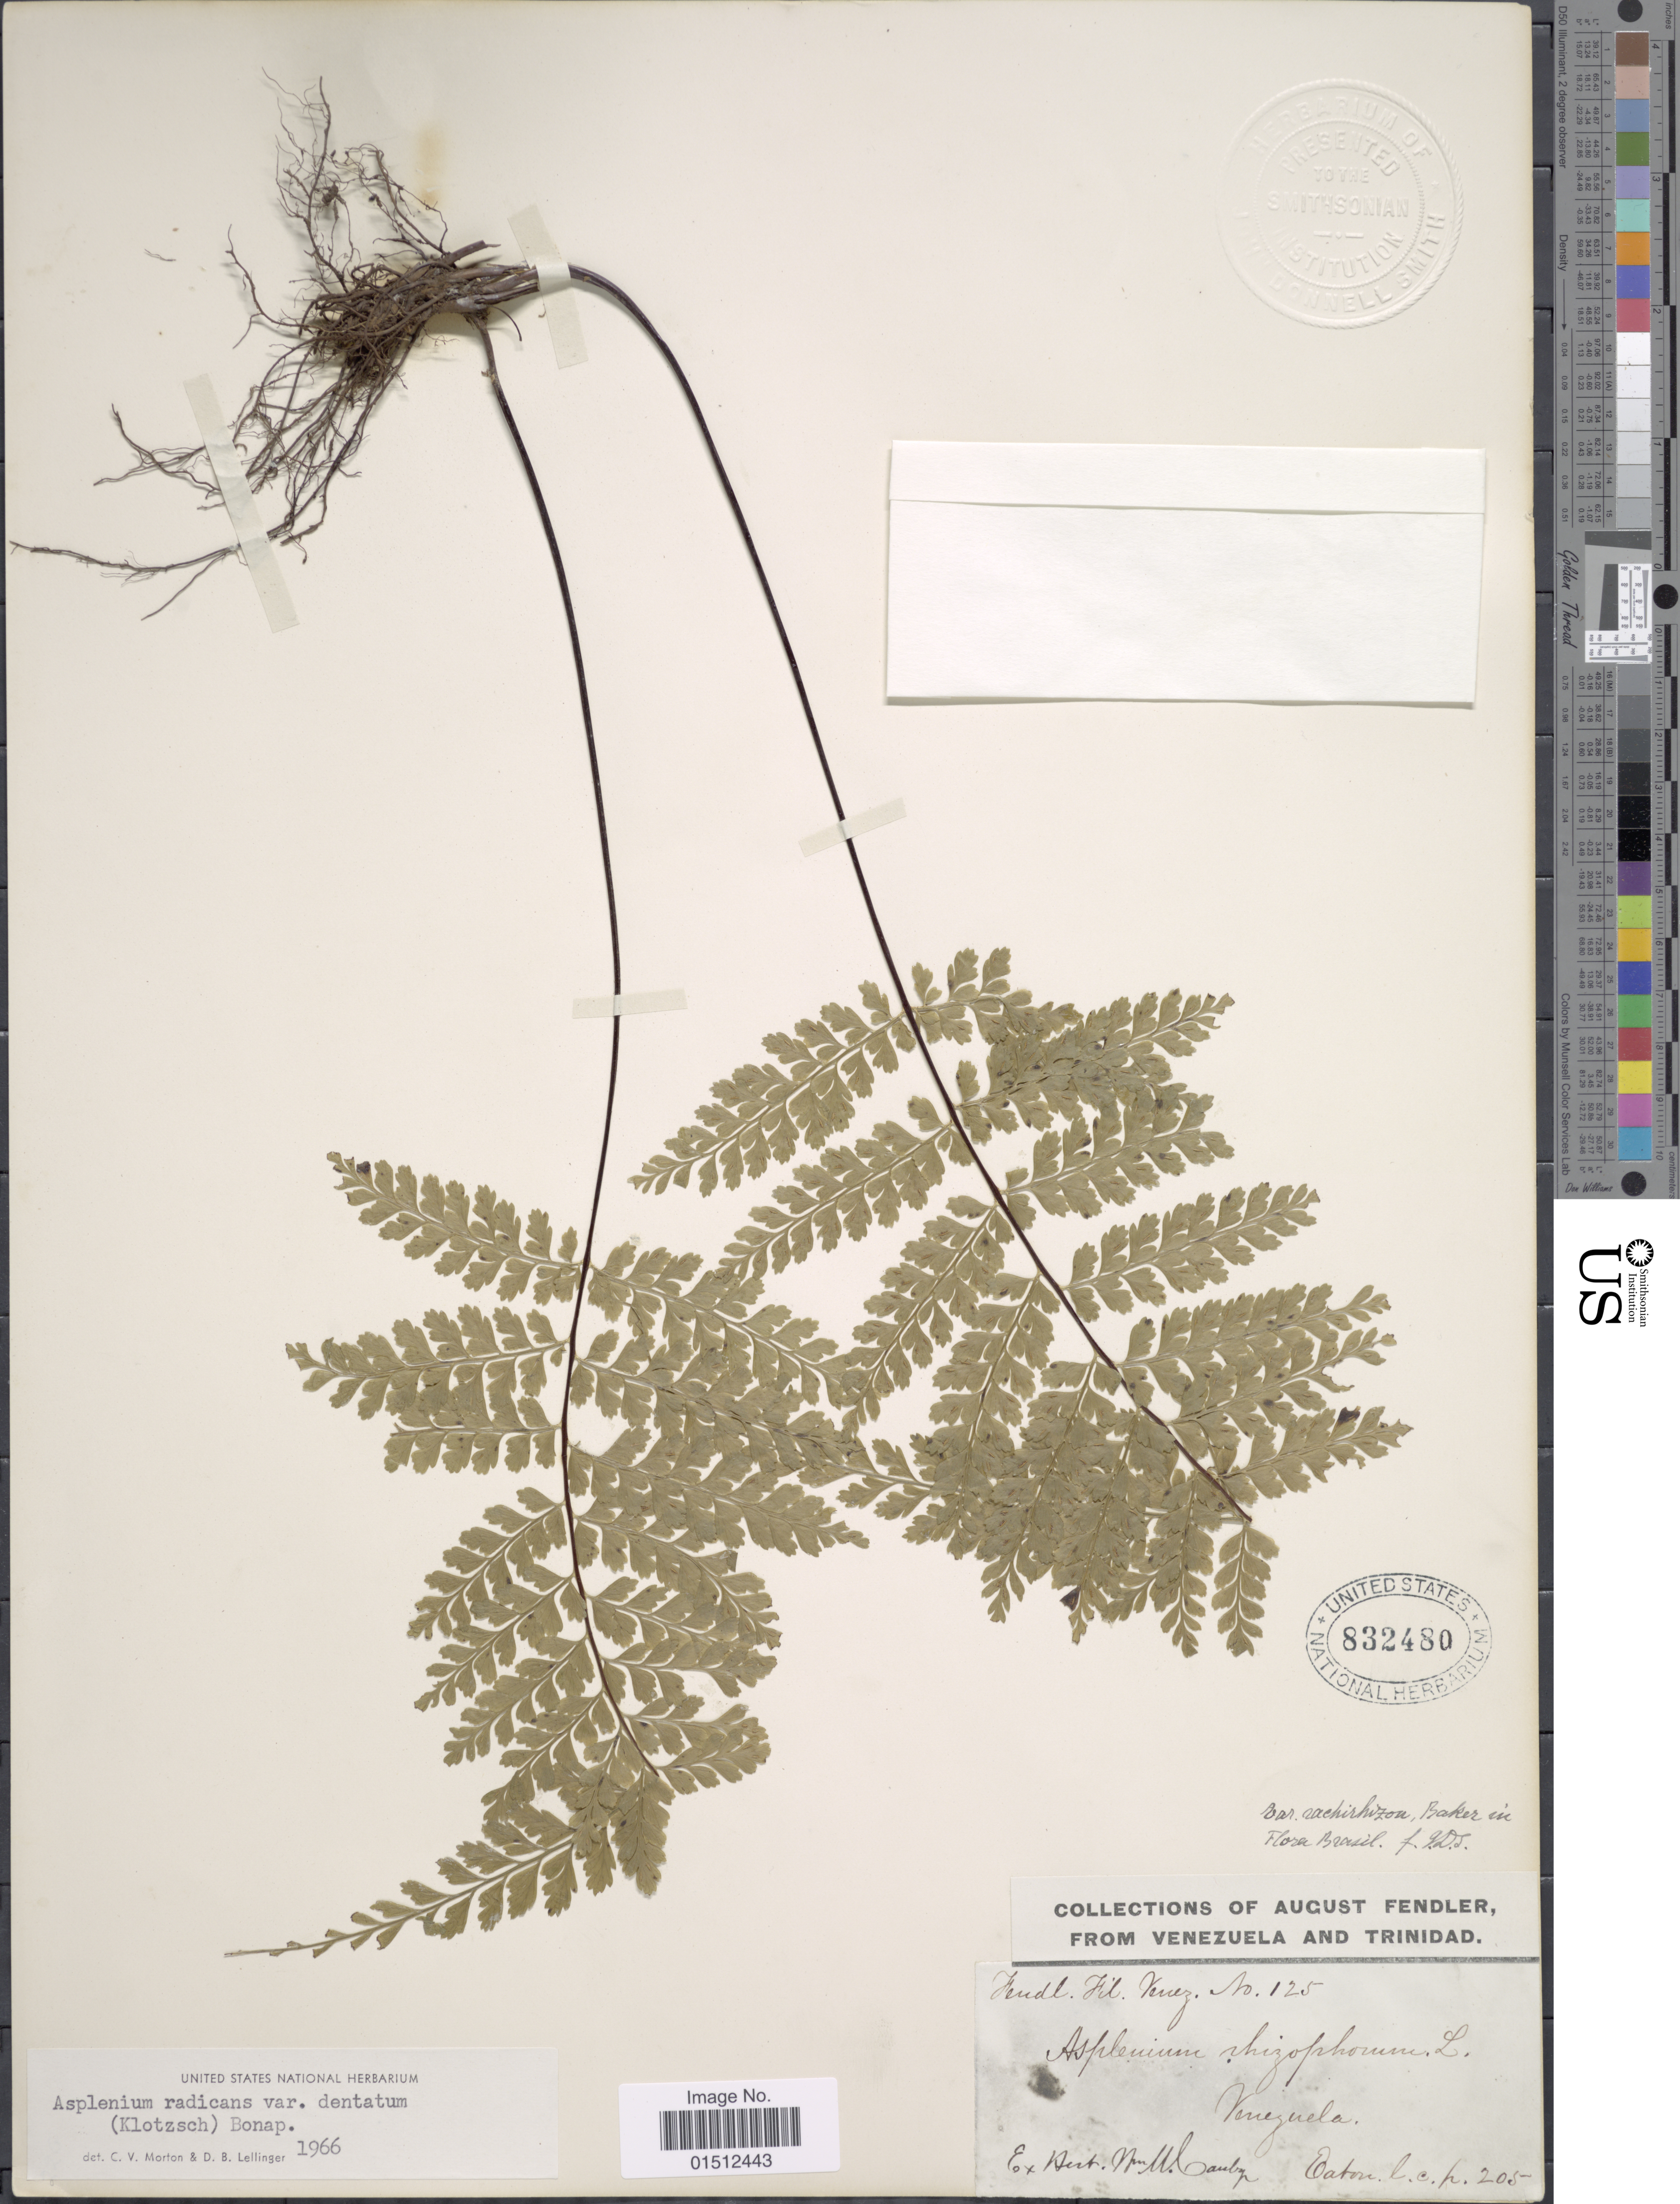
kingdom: Plantae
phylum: Tracheophyta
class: Polypodiopsida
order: Polypodiales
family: Aspleniaceae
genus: Asplenium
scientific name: Asplenium radicans var. dentatum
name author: (Klotzsch) Bonap.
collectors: A. Fendler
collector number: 125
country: Venezuela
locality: Venezuela.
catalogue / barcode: US 832480